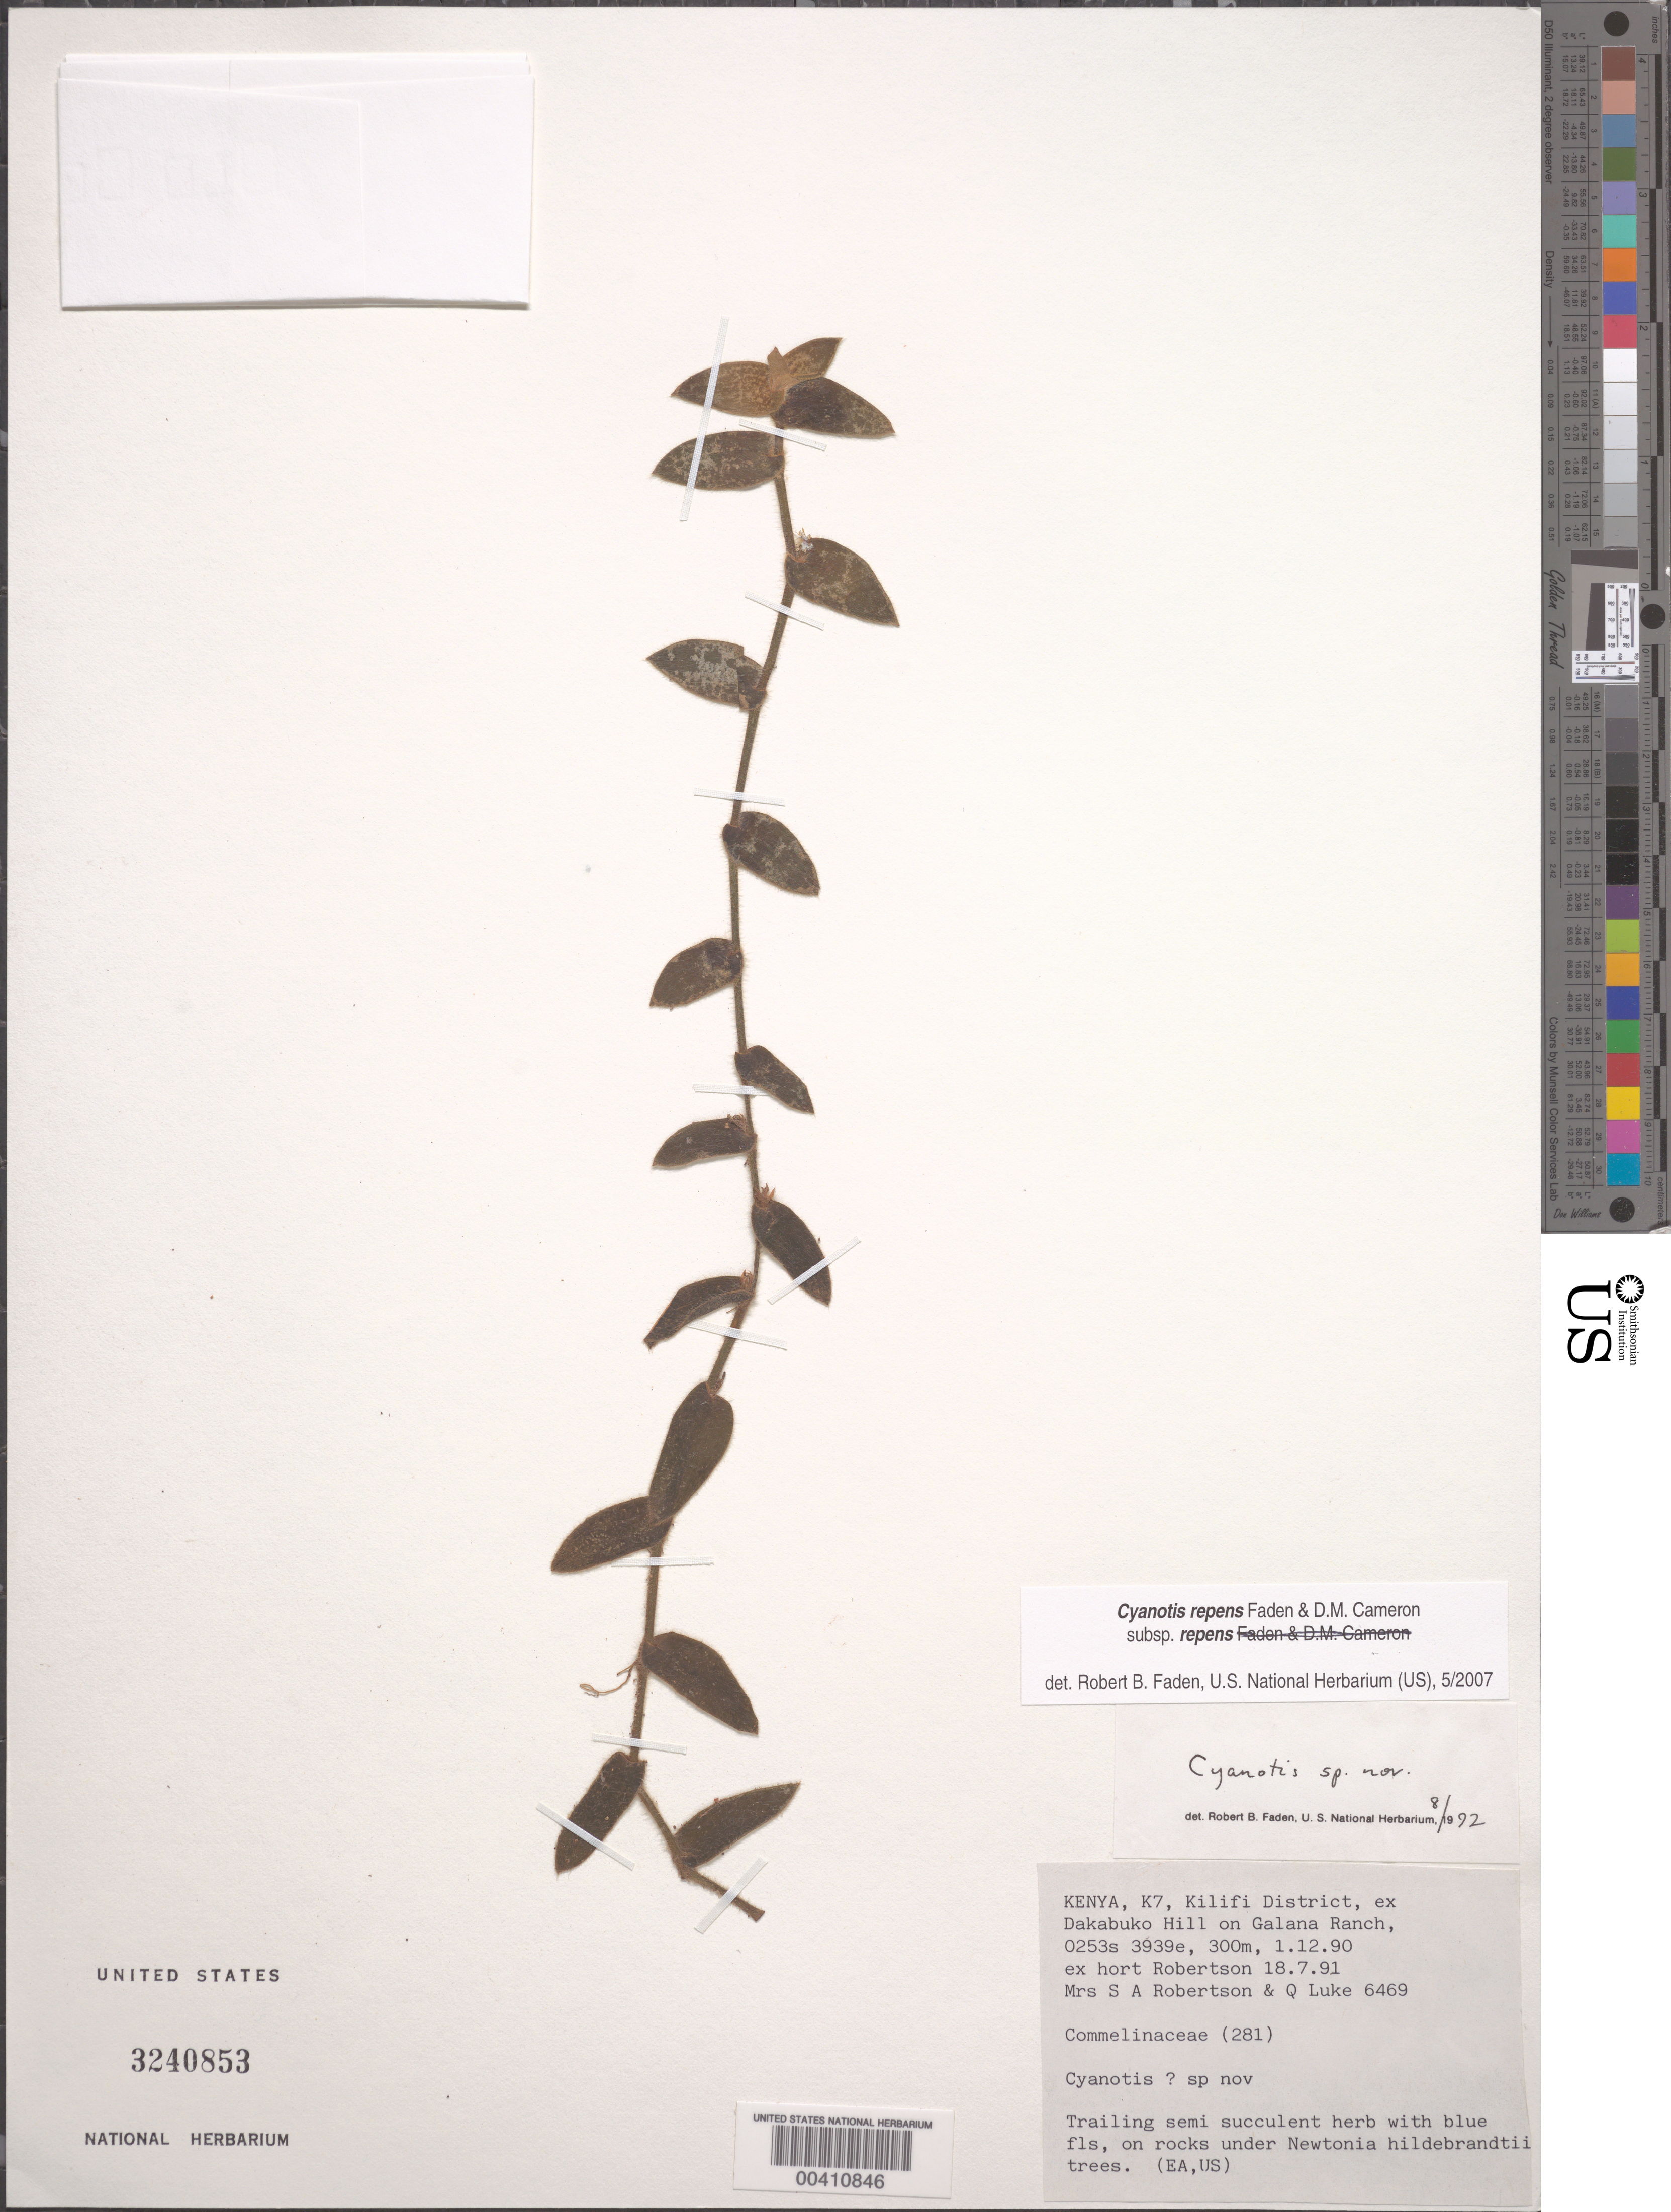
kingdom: Plantae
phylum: Tracheophyta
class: Liliopsida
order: Commelinales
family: Commelinaceae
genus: Cyanotis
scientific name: Cyanotis repens subsp. repens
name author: Faden & D.M. Cameron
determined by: Faden, Robert B., (US), Smithsonian Institution - National Museum of Natural History (UNITED STATES)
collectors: Mrs. S. A. Robertson & Q. Luke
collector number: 6469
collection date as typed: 18 Jul 1991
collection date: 1991-07-18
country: Kenya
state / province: Kilifi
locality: K7, kilifi district, ex dakabuko hill on glana ranch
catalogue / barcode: US 3240853